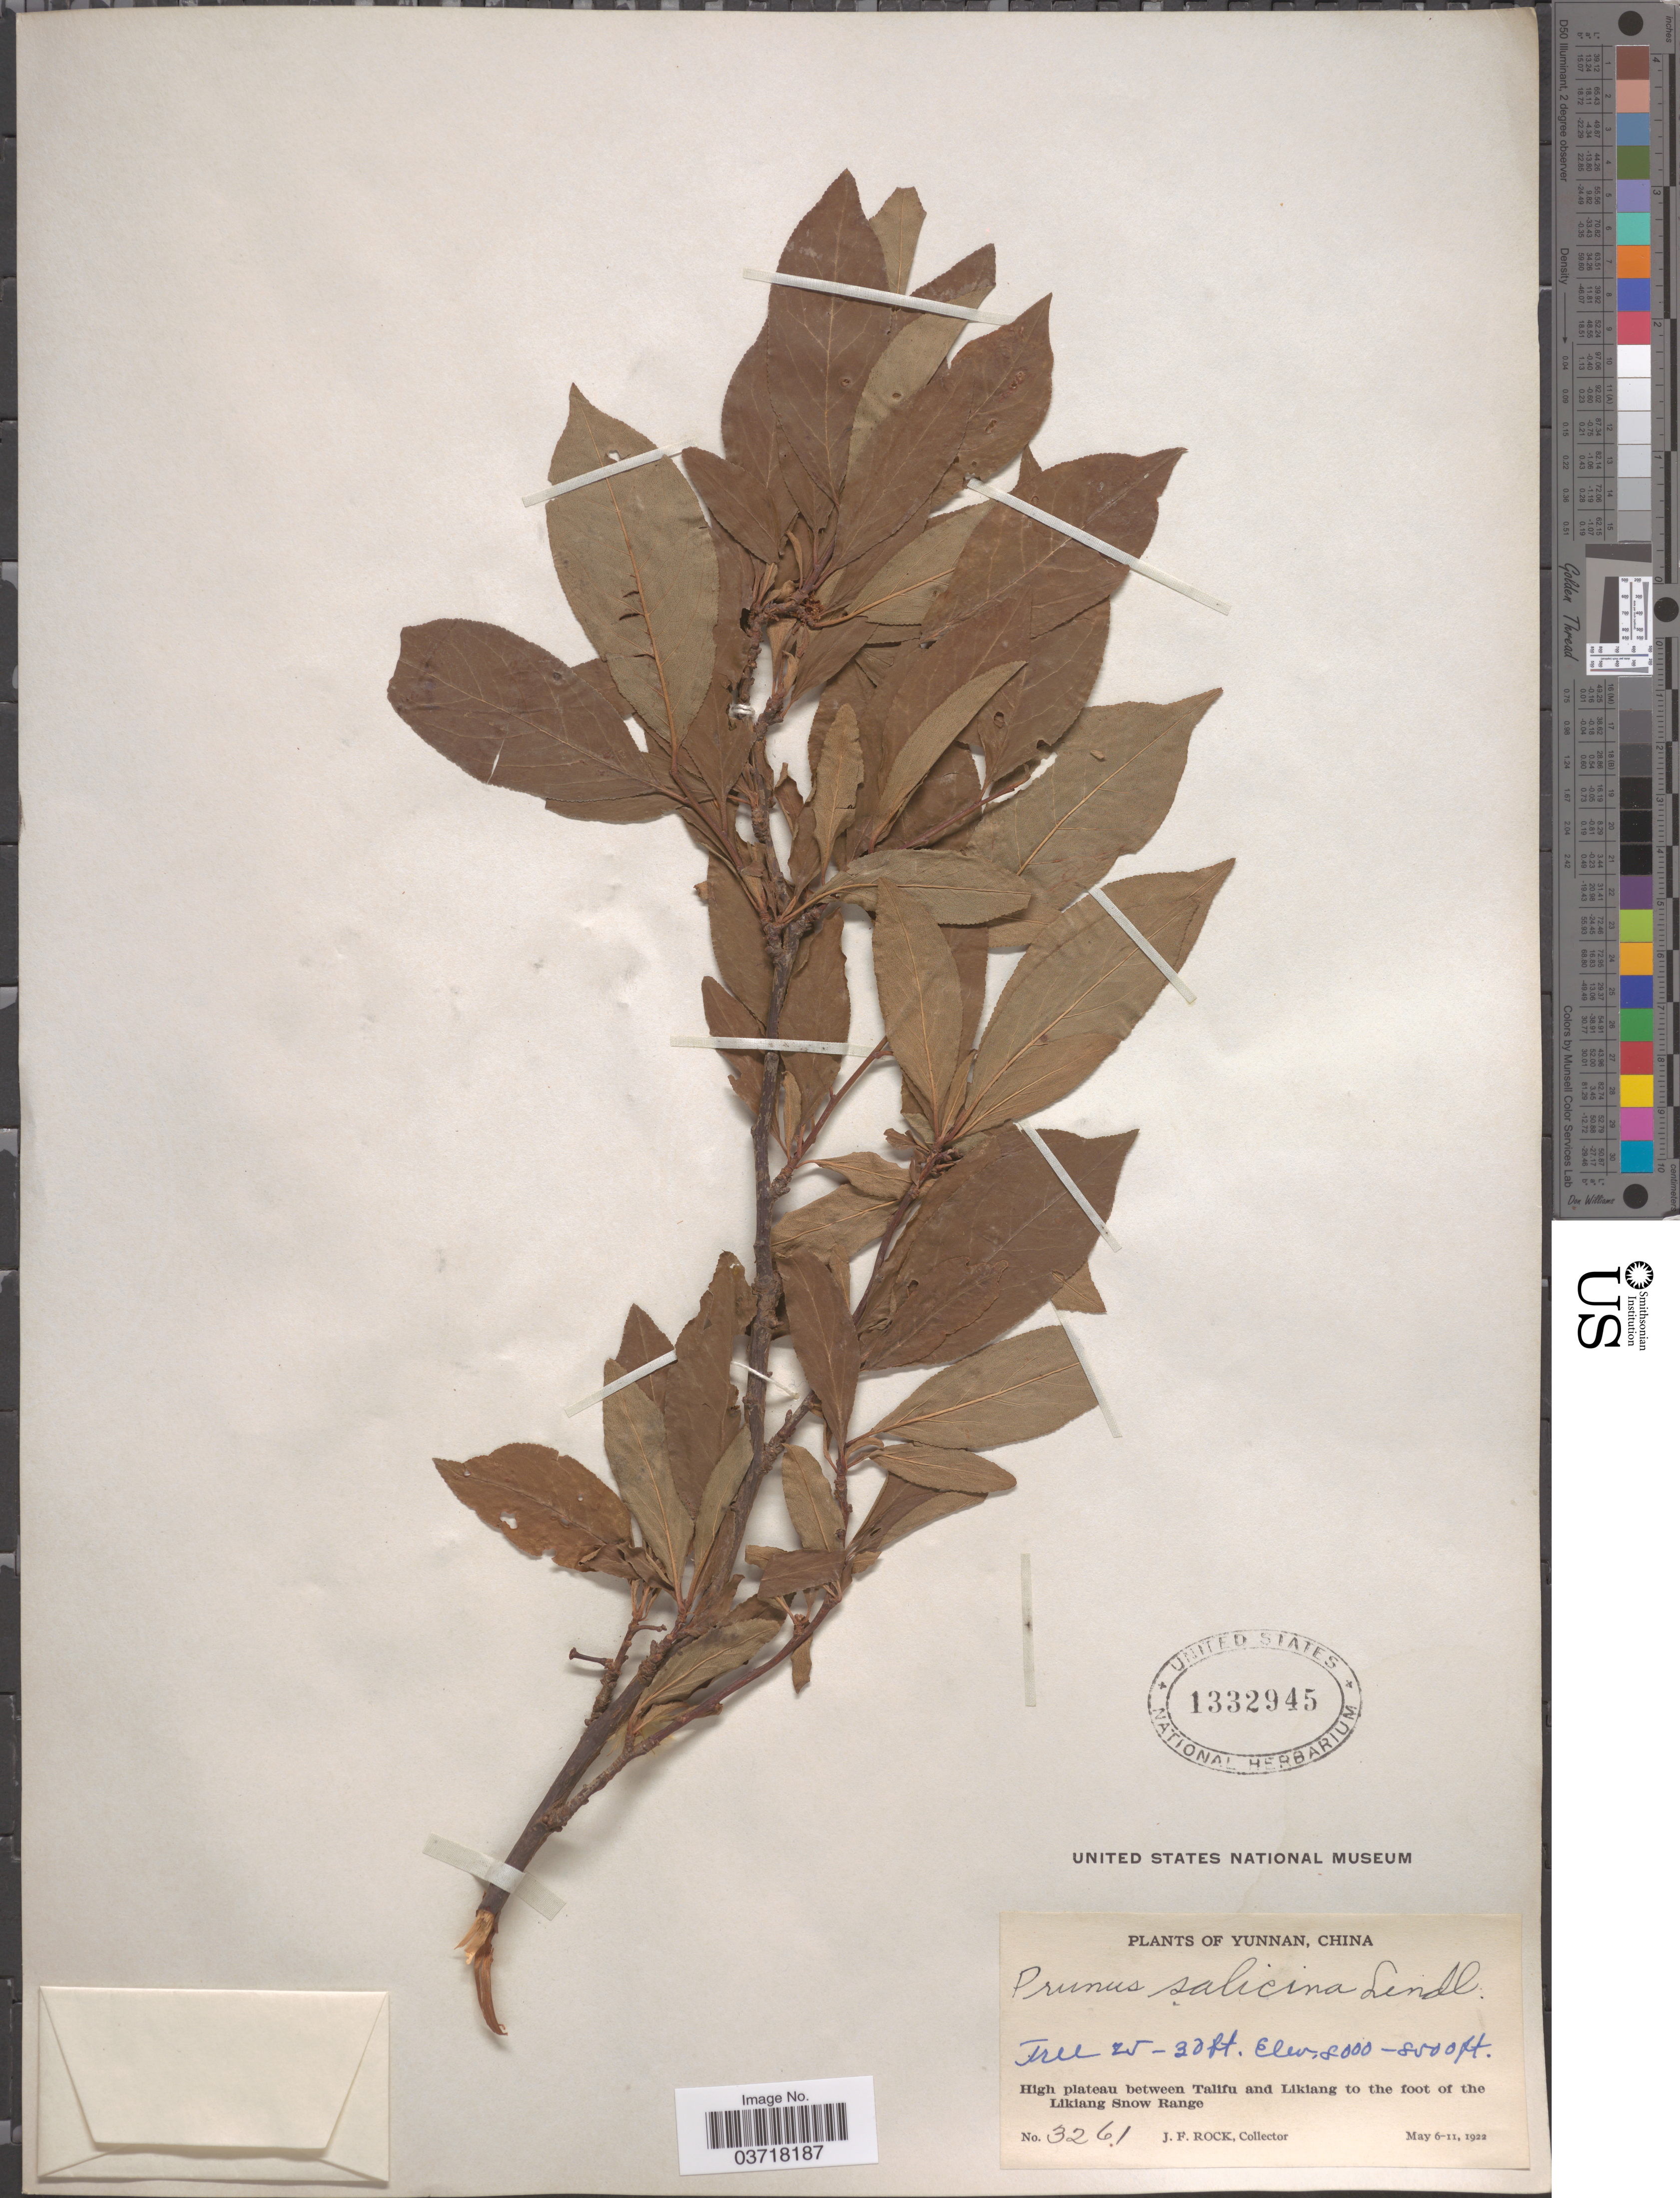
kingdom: Plantae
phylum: Tracheophyta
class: Magnoliopsida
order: Rosales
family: Rosaceae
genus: Prunus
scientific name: Prunus salicina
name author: Lindl.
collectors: J. Rock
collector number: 3261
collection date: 1922-05-06/1922-05-11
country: China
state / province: Yunnan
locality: High plateau between Talifu and Likiang to the foot of the Likiang Snow Range.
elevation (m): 2438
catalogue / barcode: US 1332945